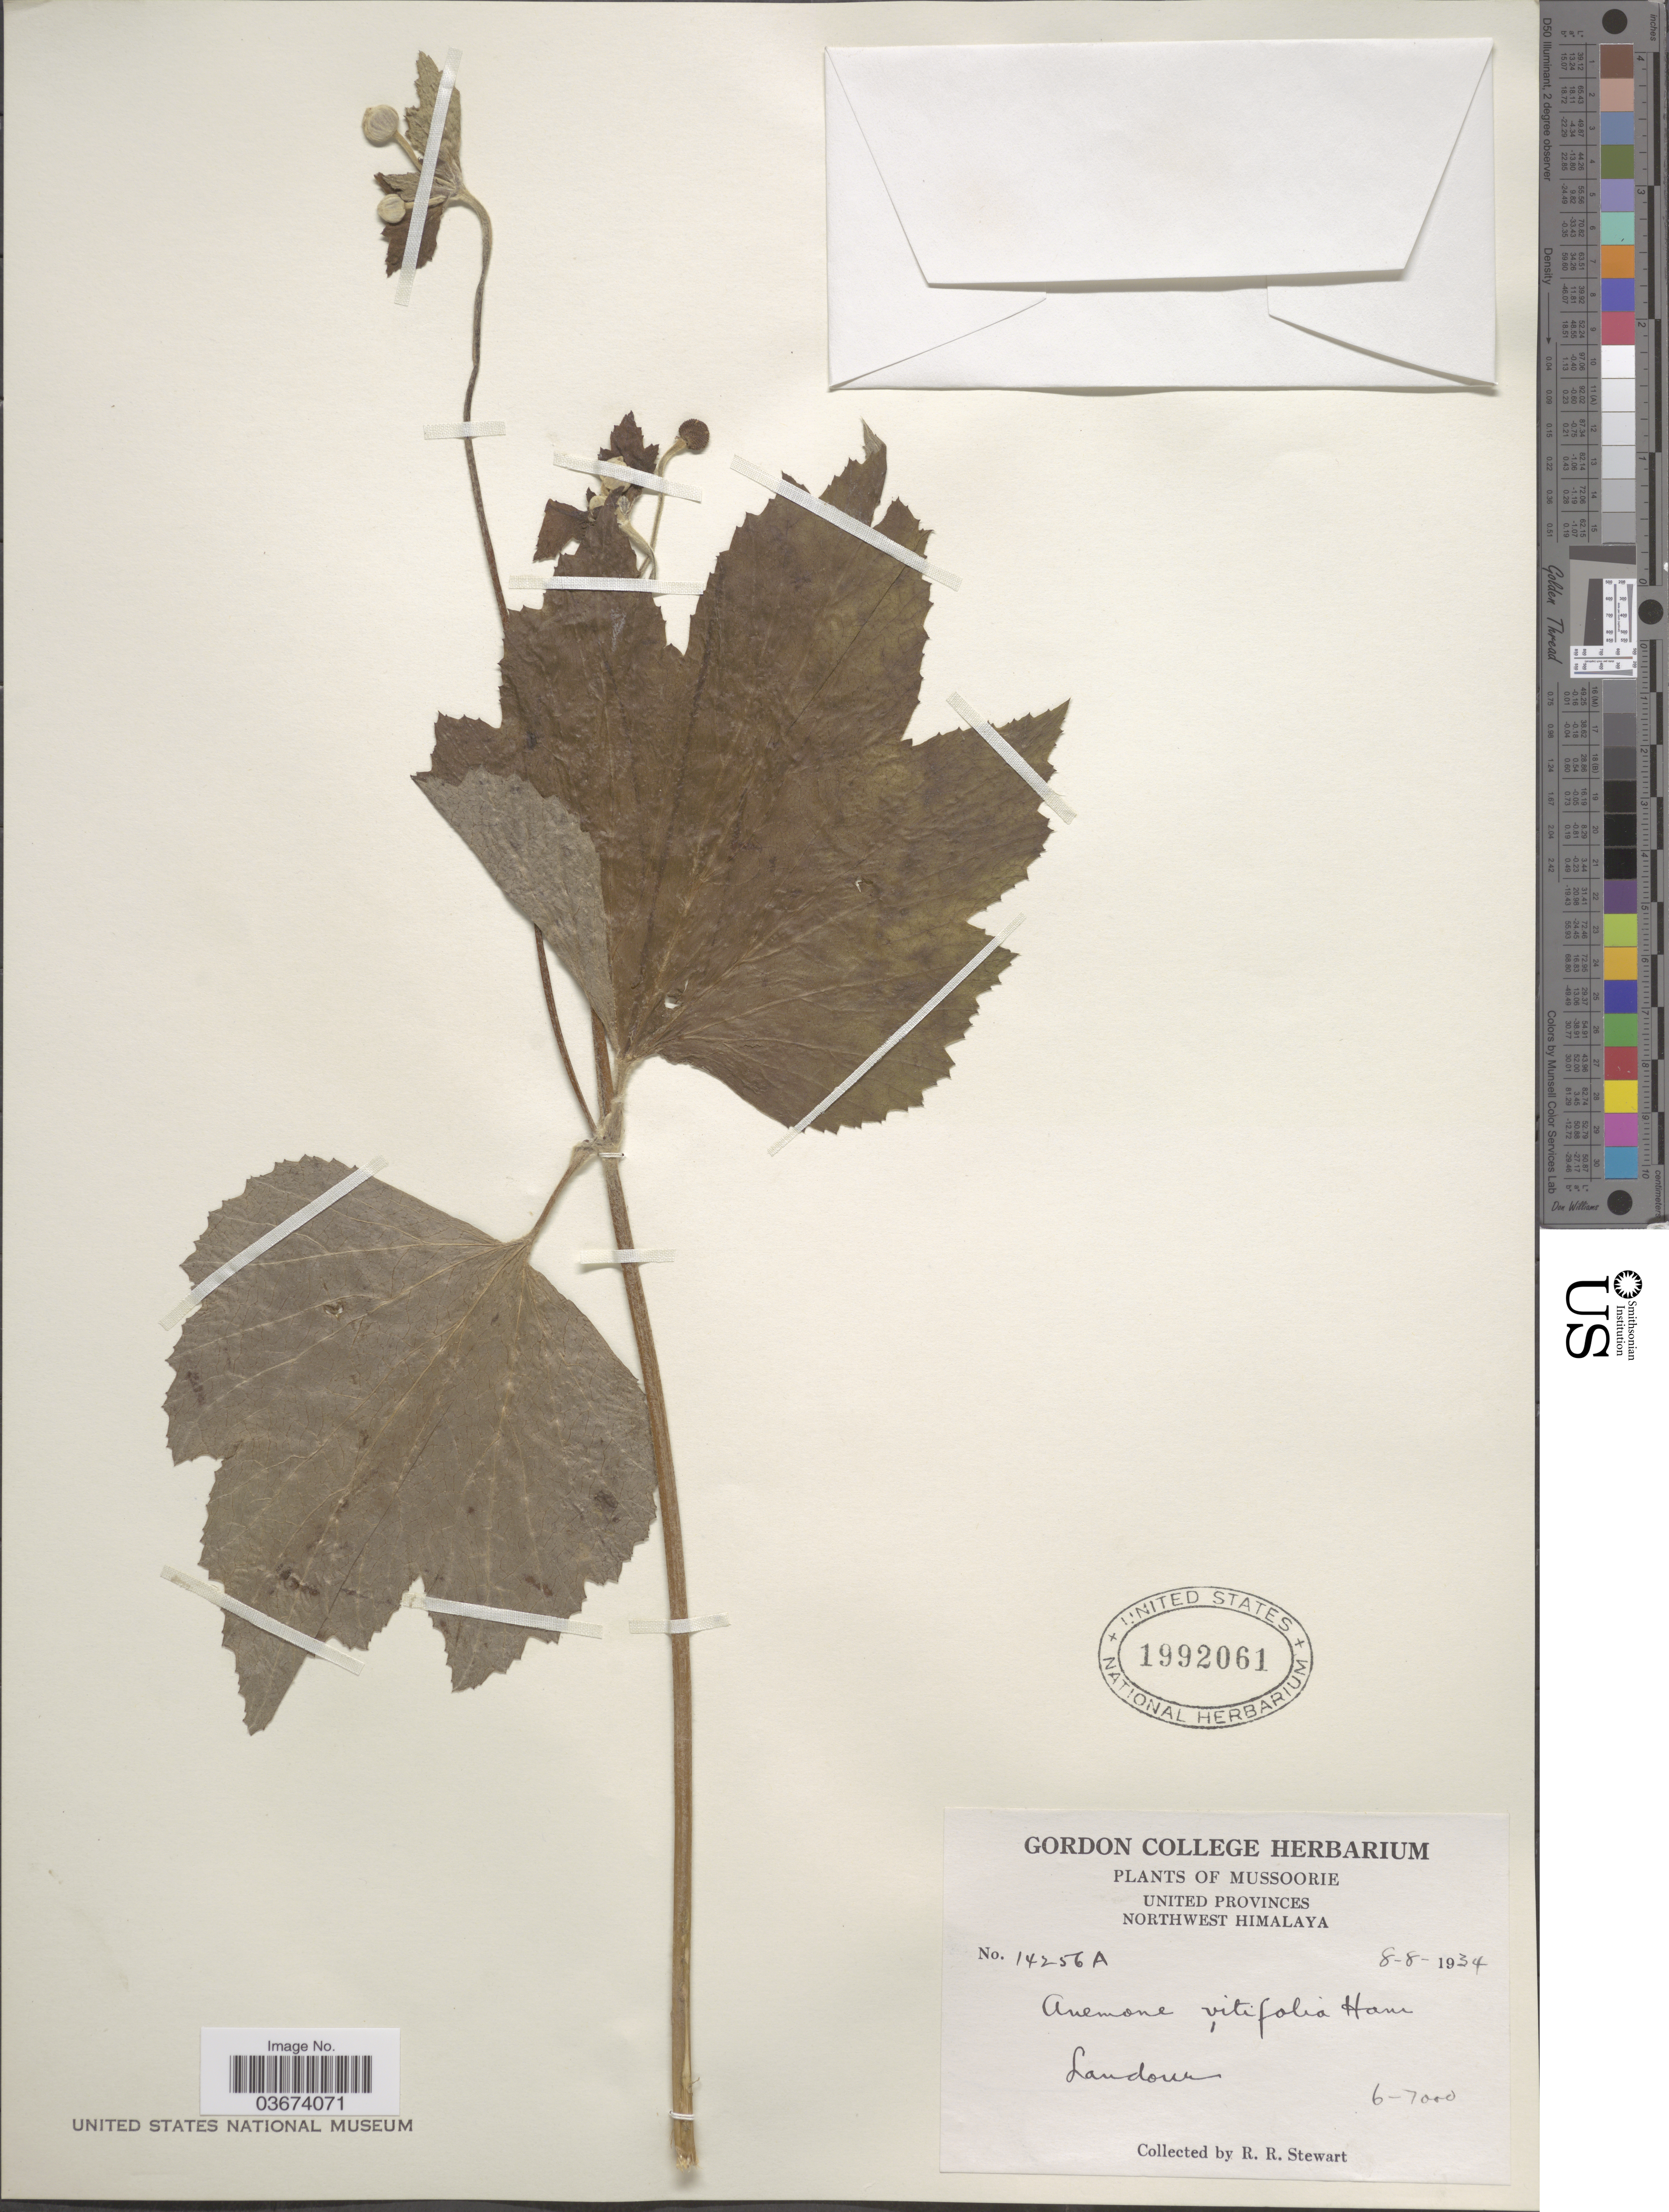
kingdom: Plantae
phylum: Tracheophyta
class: Magnoliopsida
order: Ranunculales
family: Ranunculaceae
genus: Anemone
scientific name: Anemone vitifolia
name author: Buch.-Ham. ex DC.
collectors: R. Stewart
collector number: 14256 A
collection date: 1934-08-08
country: India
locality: Mussorie. United Provinces. Northwest Himalaya. Landour.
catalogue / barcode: US 1992061